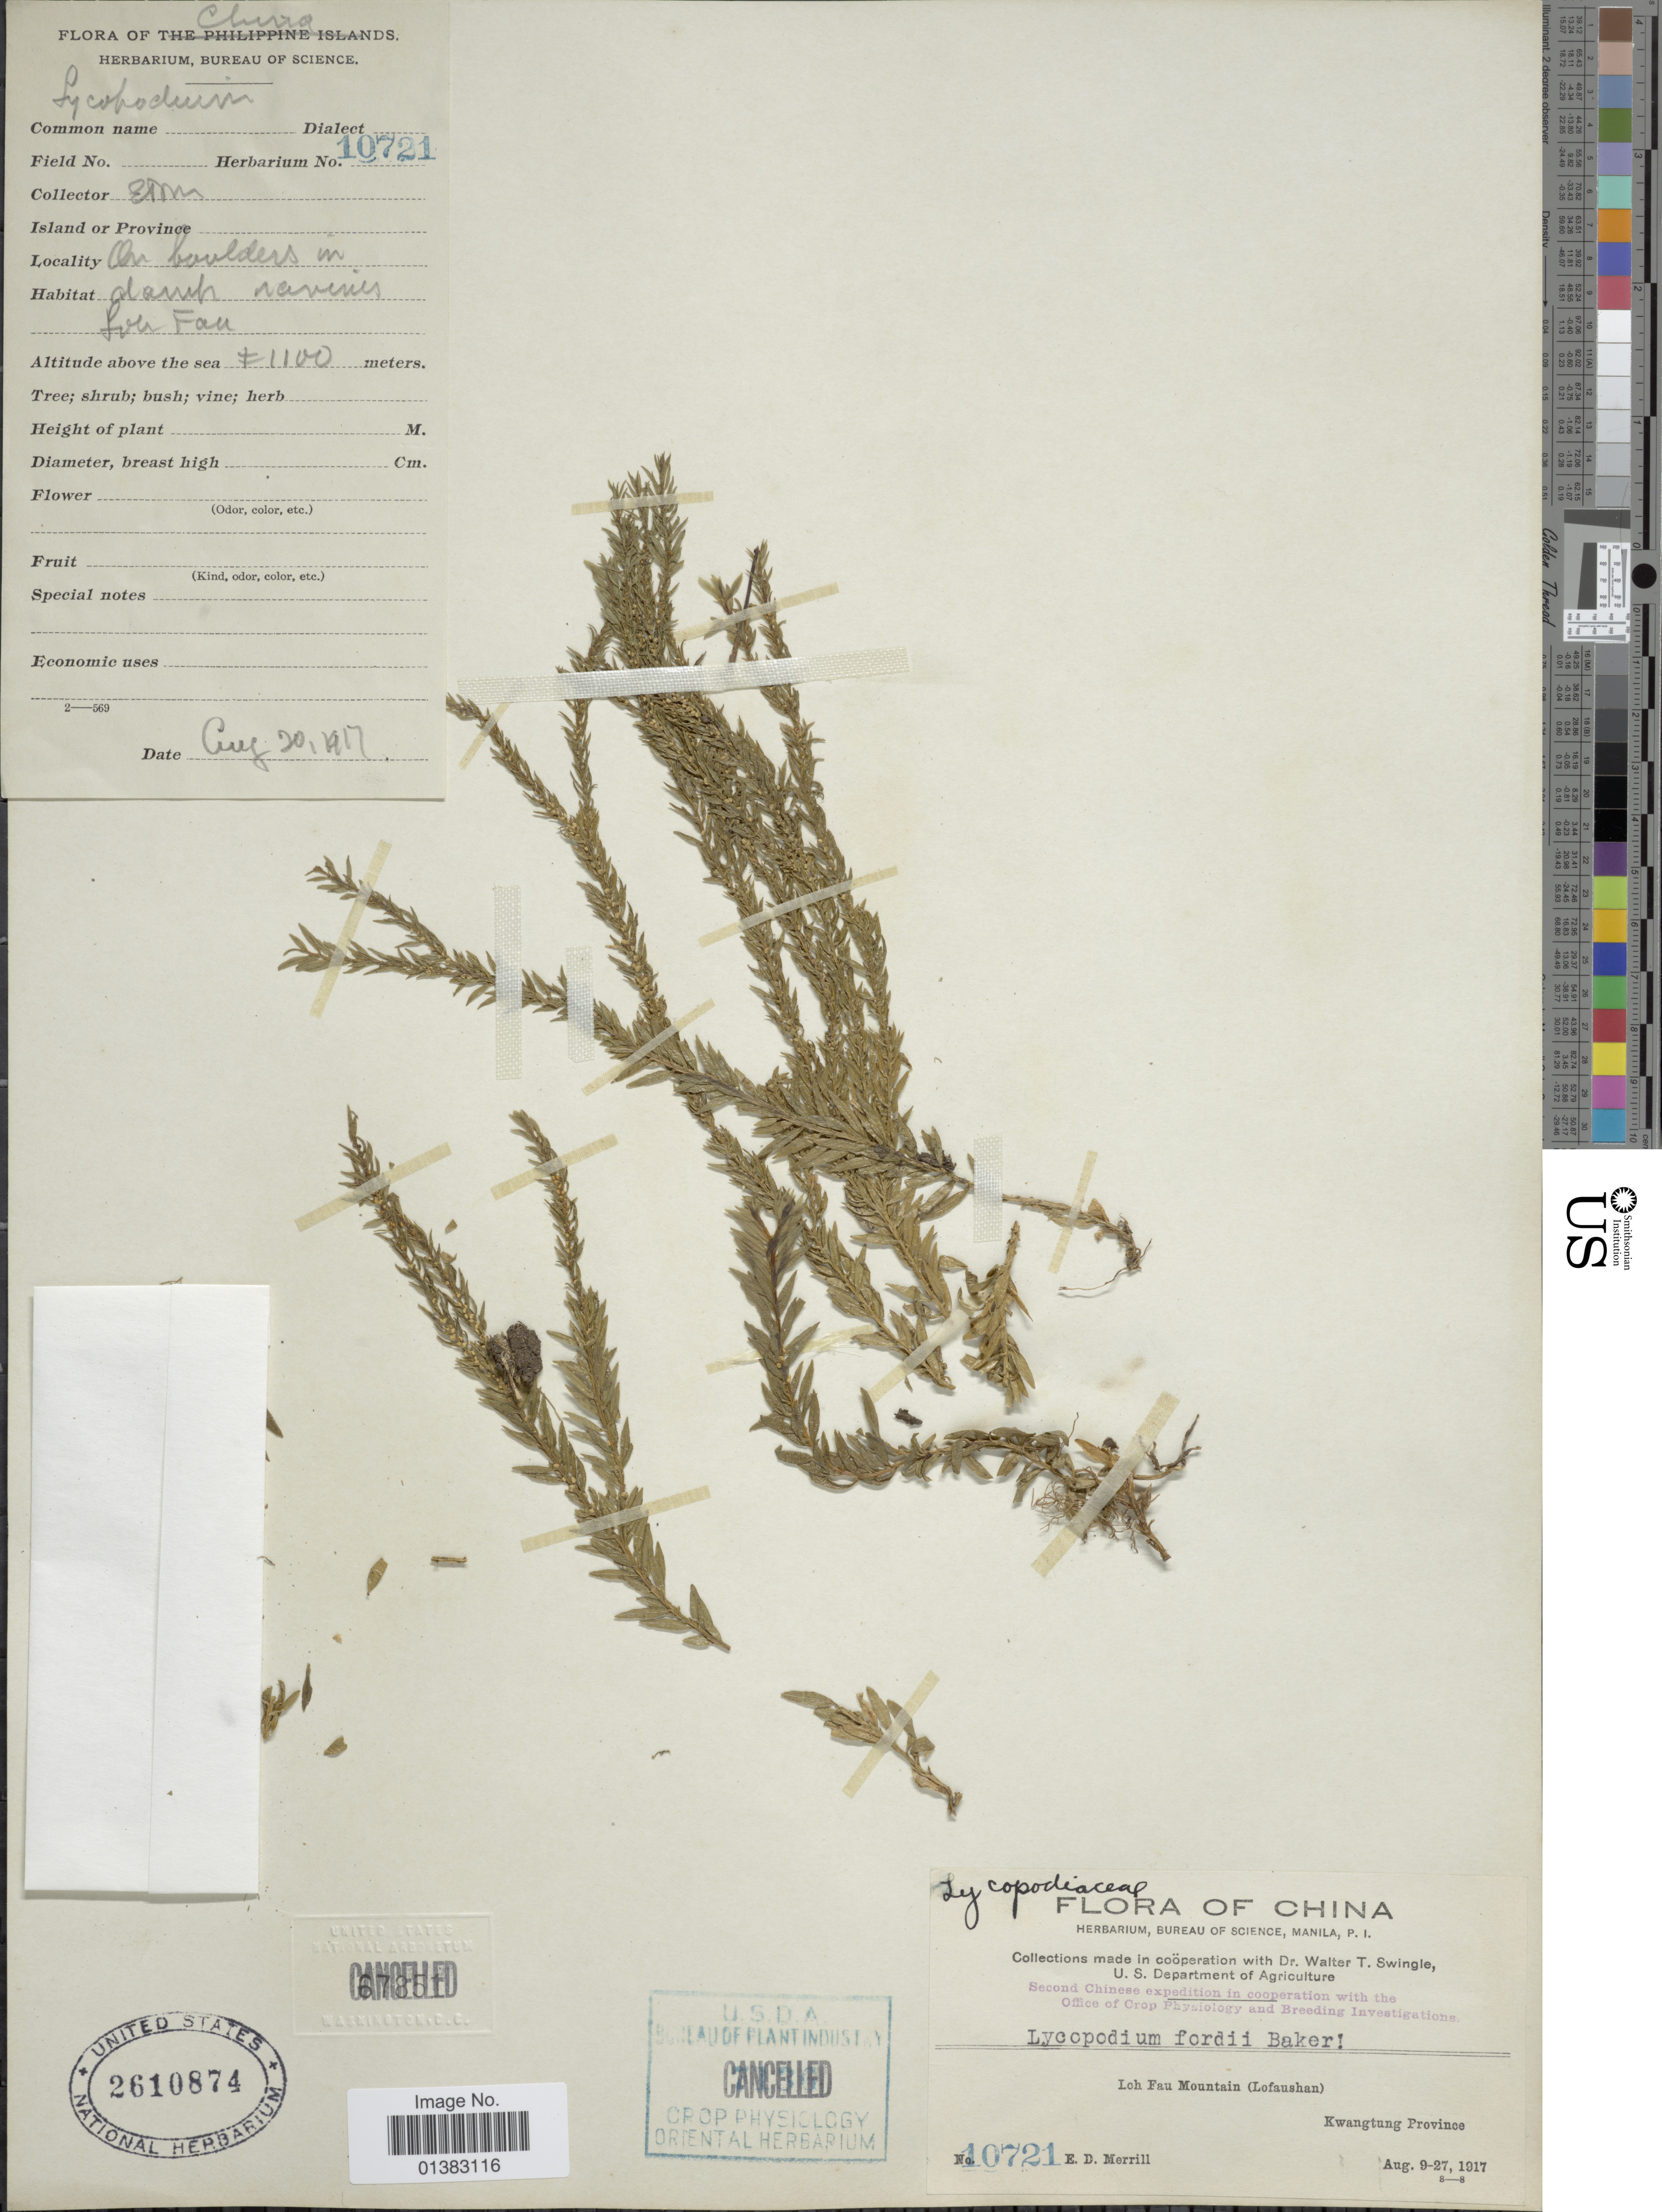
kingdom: Plantae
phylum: Tracheophyta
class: Lycopodiopsida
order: Lycopodiales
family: Lycopodiaceae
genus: Phlegmariurus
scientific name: Phlegmariurus fordii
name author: (Baker) Ching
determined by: Field, A. R.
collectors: E. D. Merrill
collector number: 10721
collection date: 1917-08-09/1917-08-27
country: China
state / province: Guangdong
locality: Loh Fau Mountain (Lofaushan), Kwangtung Province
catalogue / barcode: US 2610874